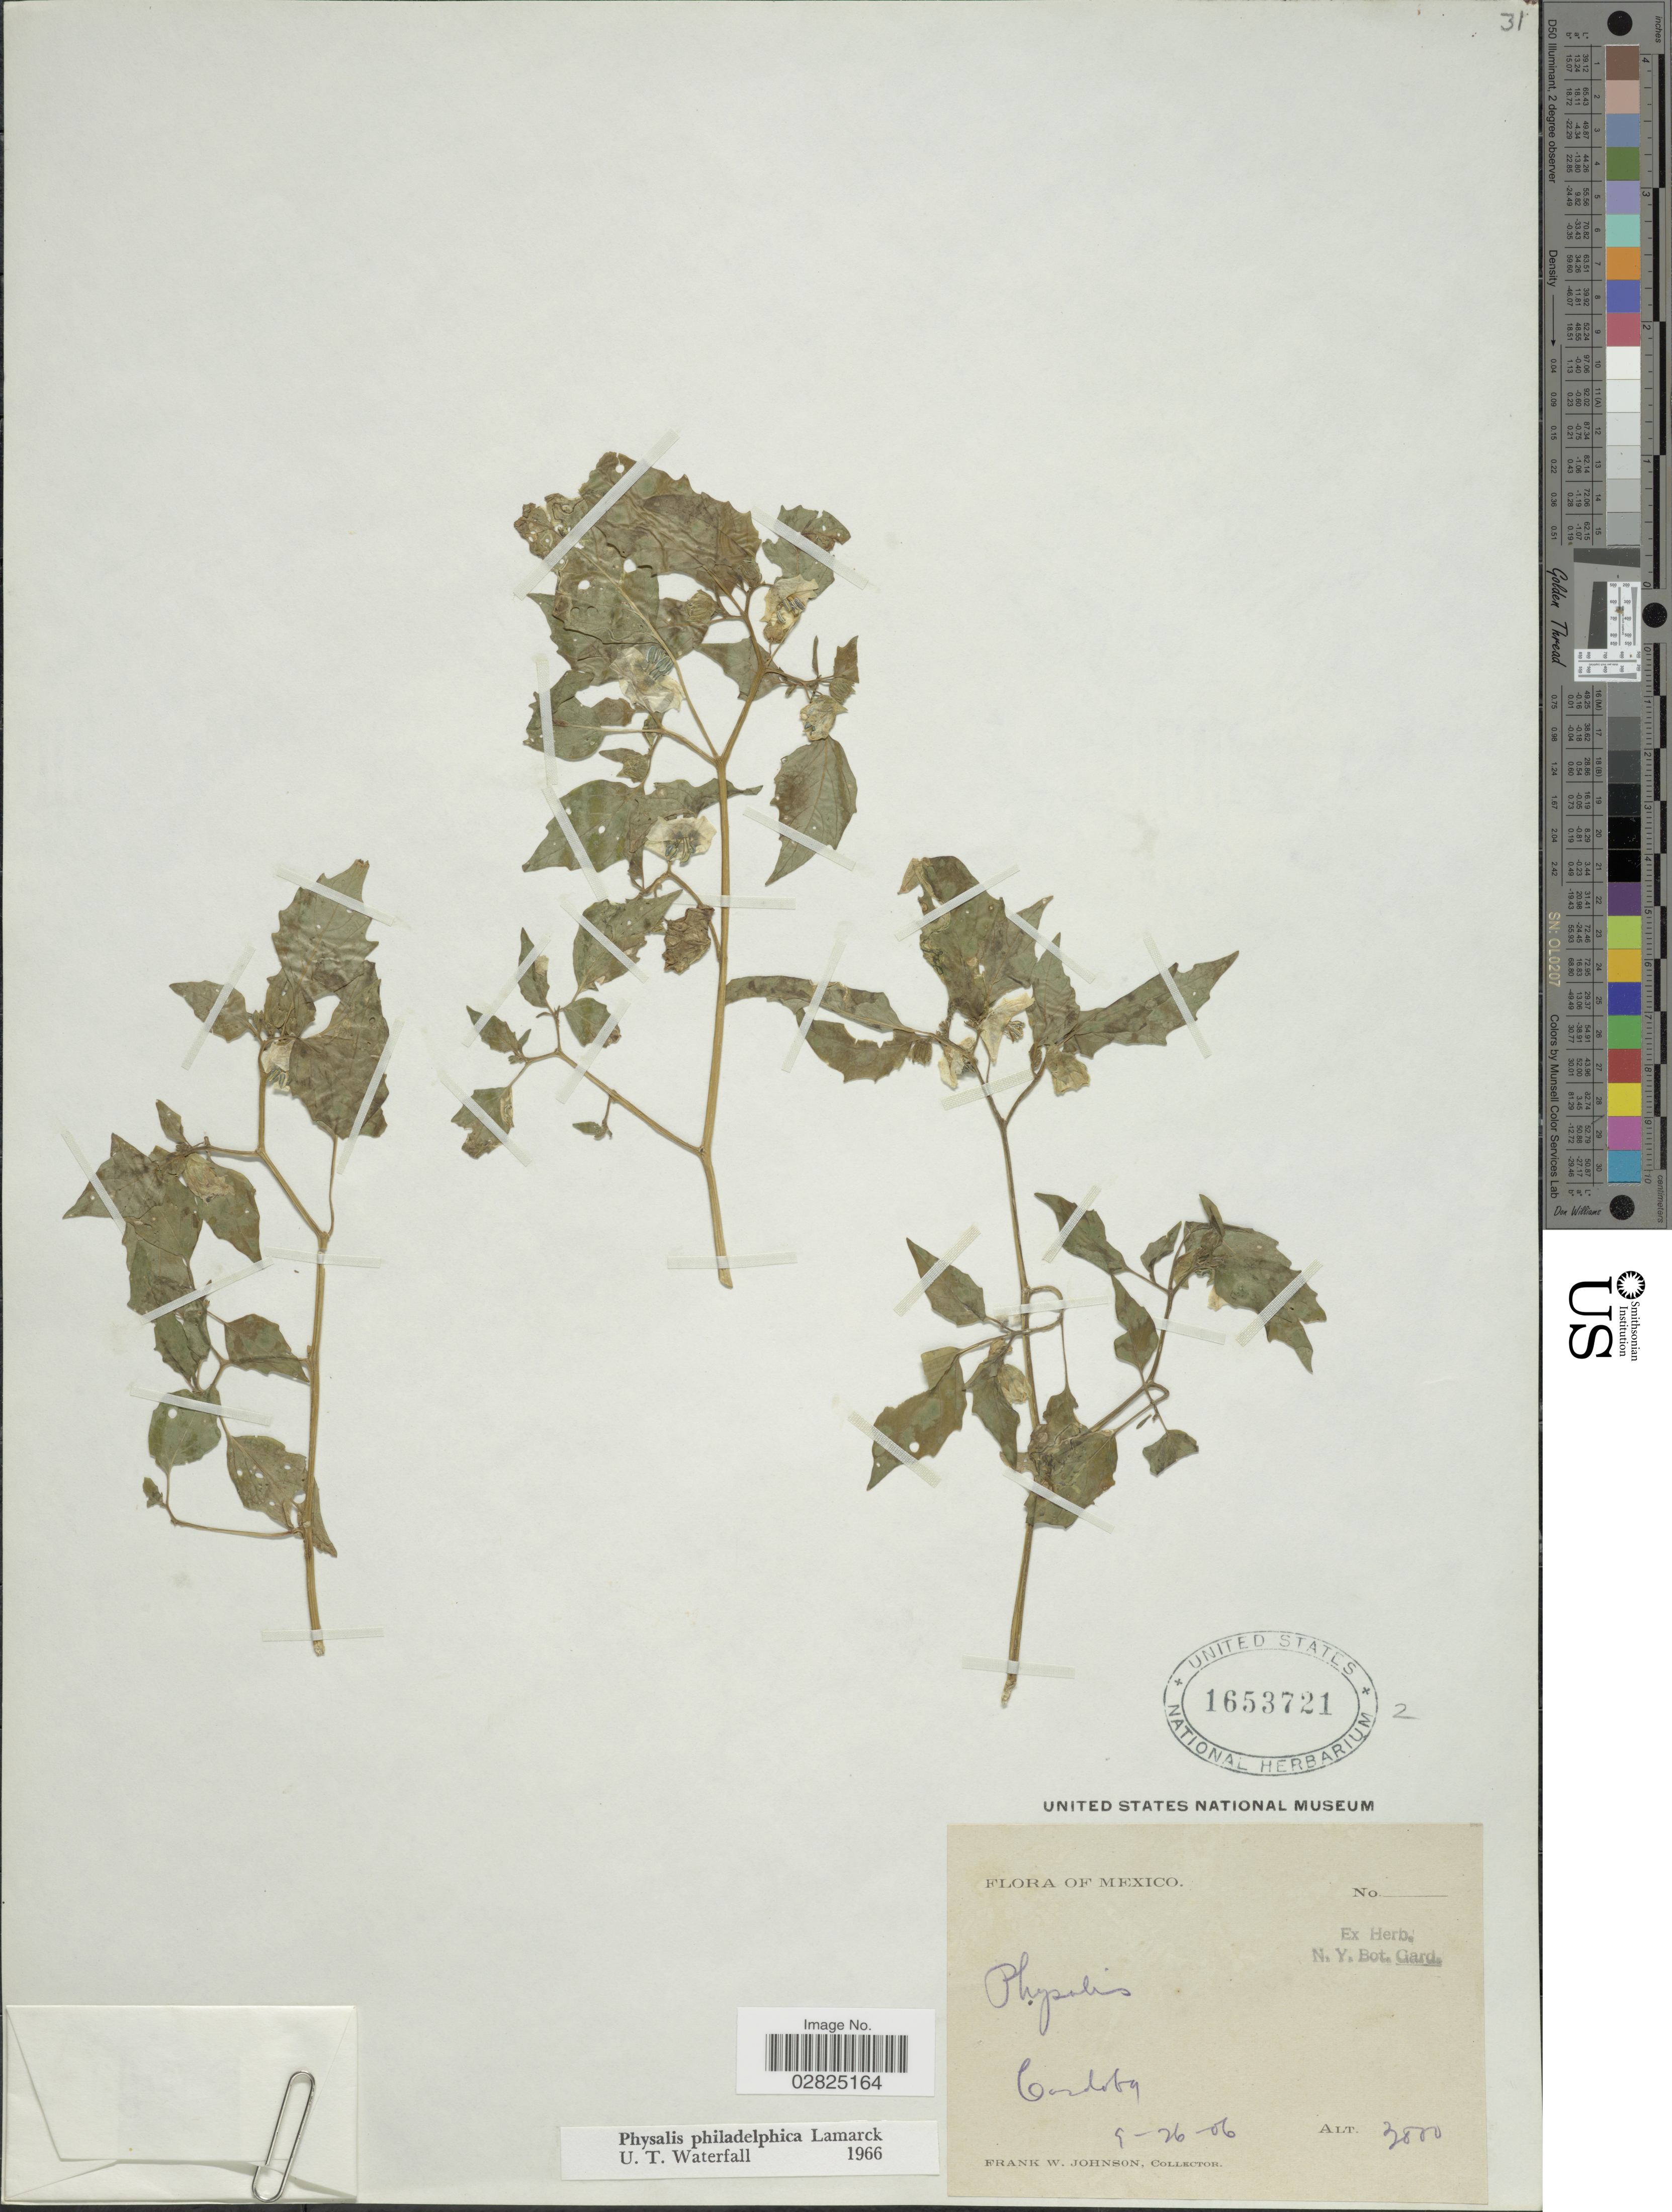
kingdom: Plantae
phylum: Tracheophyta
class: Magnoliopsida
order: Solanales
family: Solanaceae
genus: Physalis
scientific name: Physalis philadelphica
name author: Lam.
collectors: F. W. Johnson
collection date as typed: Transcribed d/m/y: 26/9/6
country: Mexico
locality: Cordoba.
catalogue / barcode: US 1653721